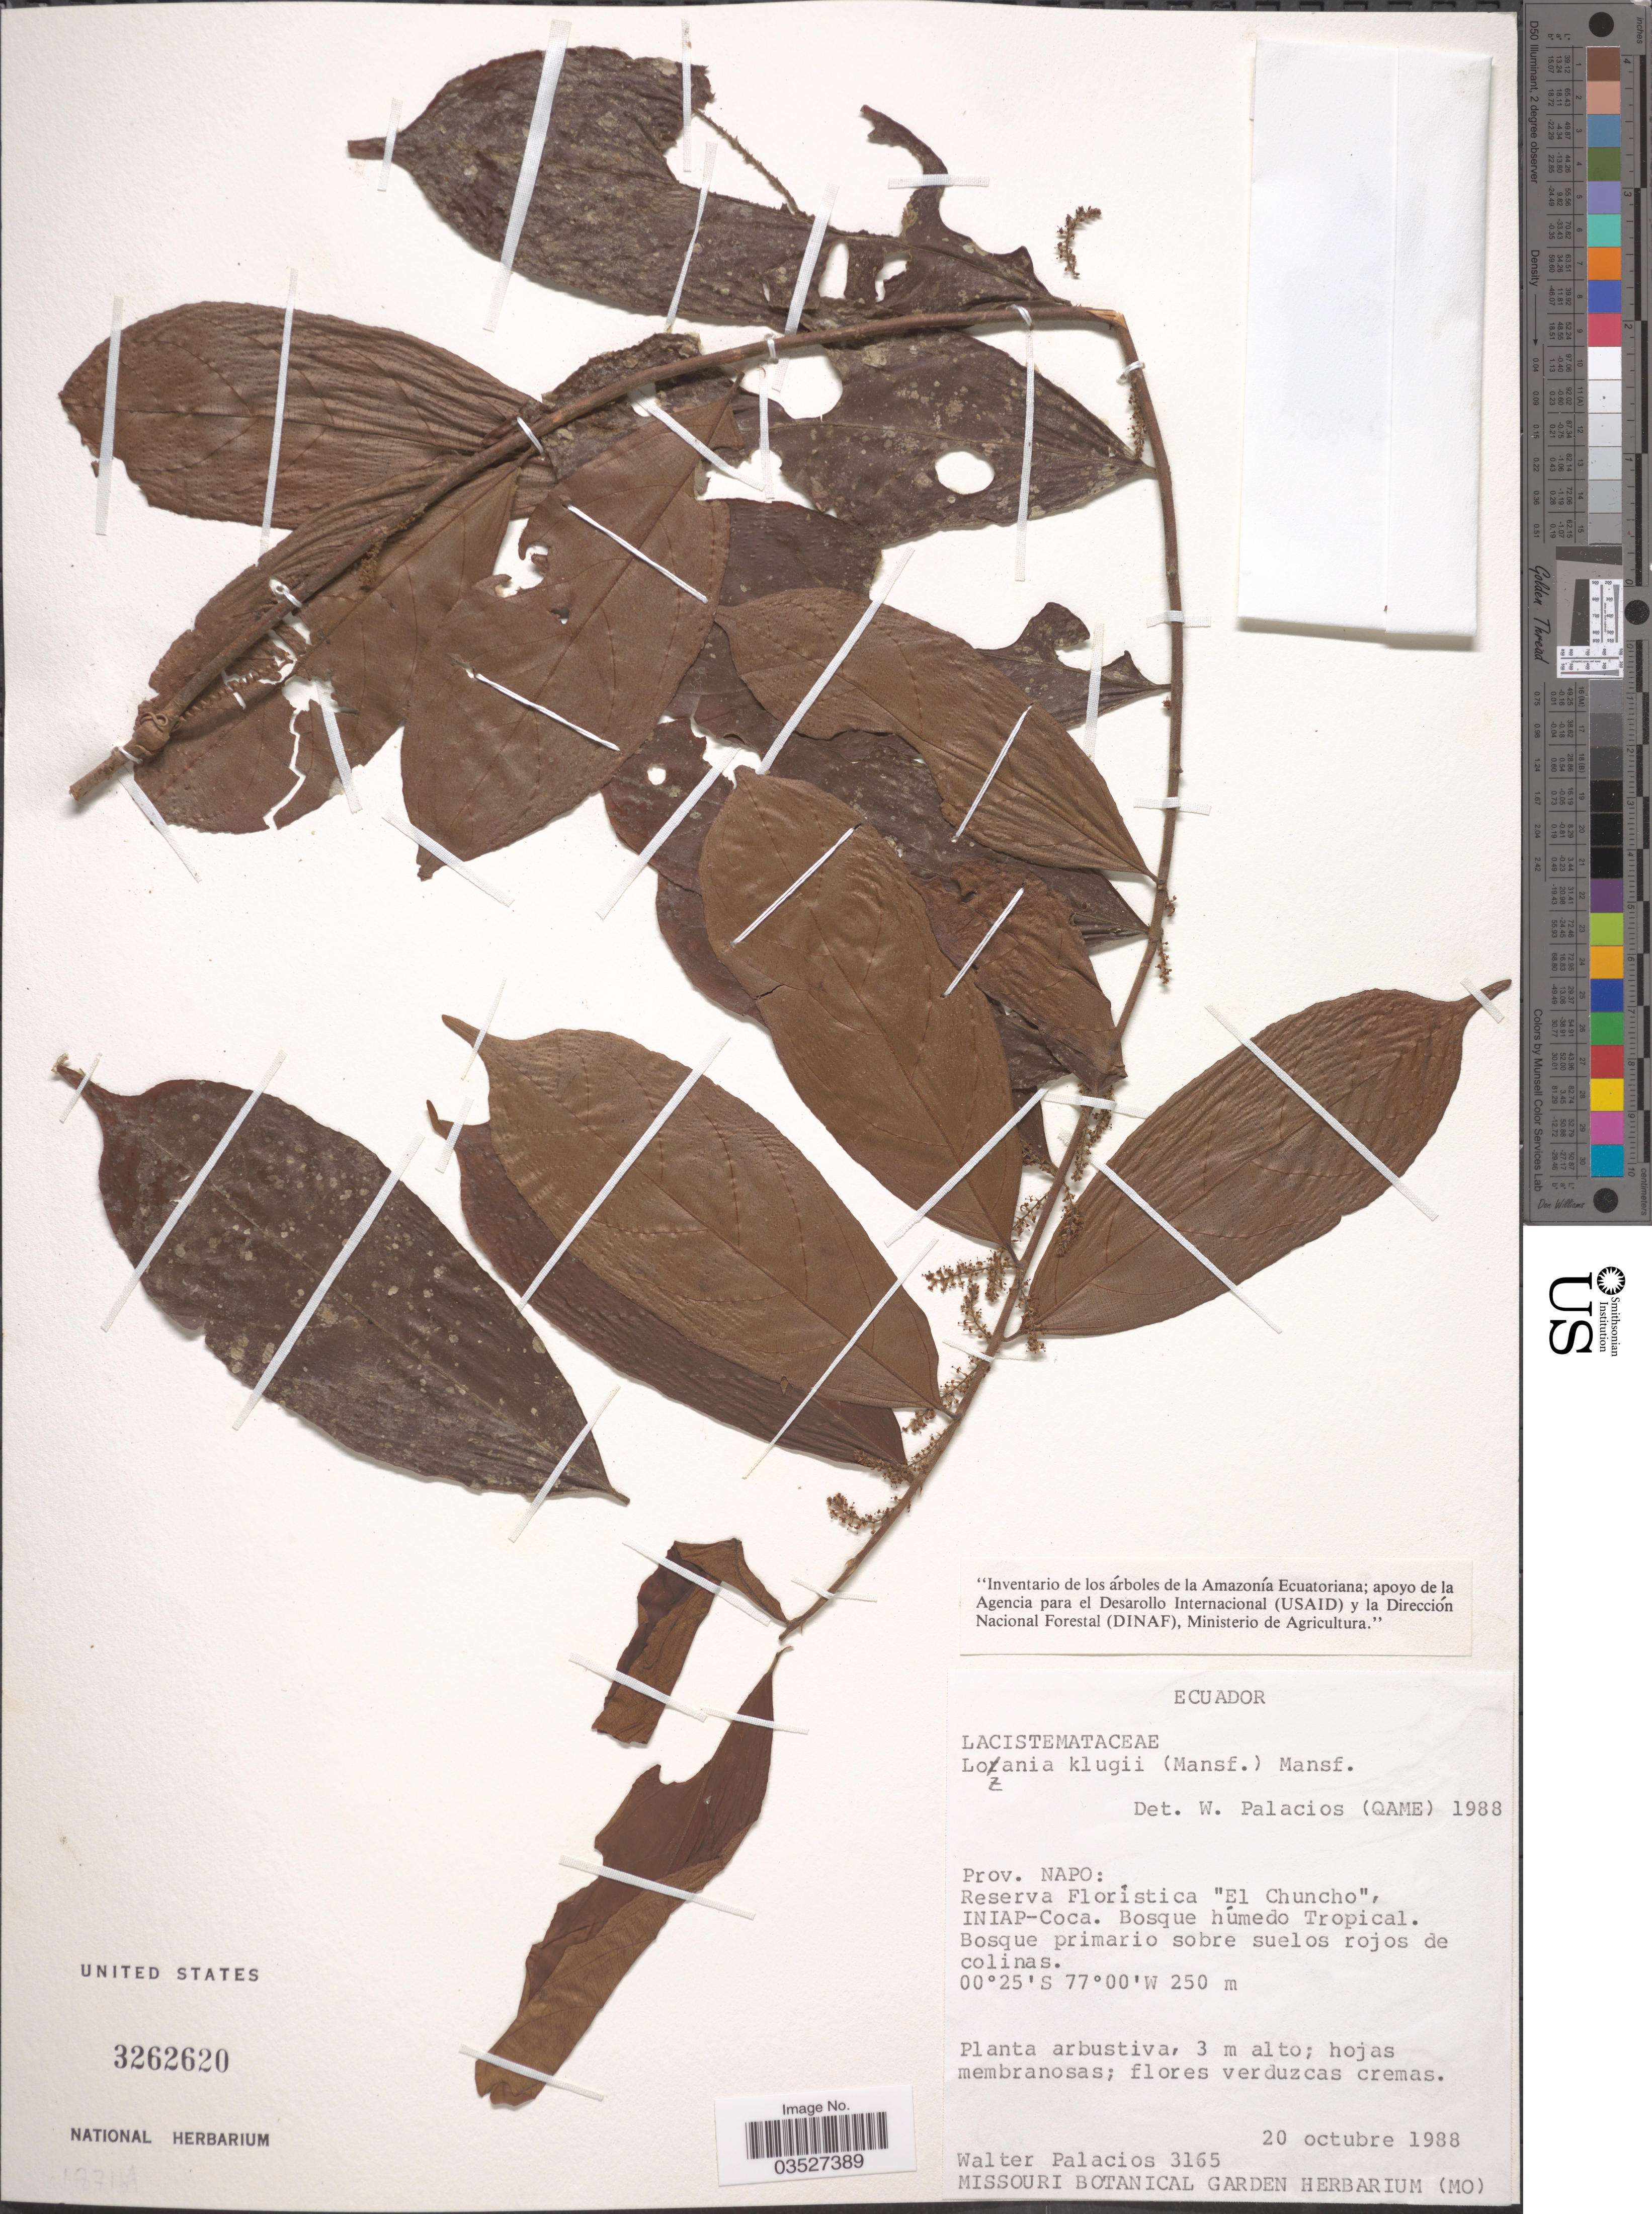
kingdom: Plantae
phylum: Tracheophyta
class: Magnoliopsida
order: Malpighiales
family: Lacistemataceae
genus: Lozania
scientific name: Lozania klugii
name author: (Mansf.) Mansf.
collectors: W. Palacios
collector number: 3165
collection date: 1988-10-20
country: Ecuador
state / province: Napo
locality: Reserva Florística "El Chuncho", INIAP-Coca.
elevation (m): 250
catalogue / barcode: US 3262620